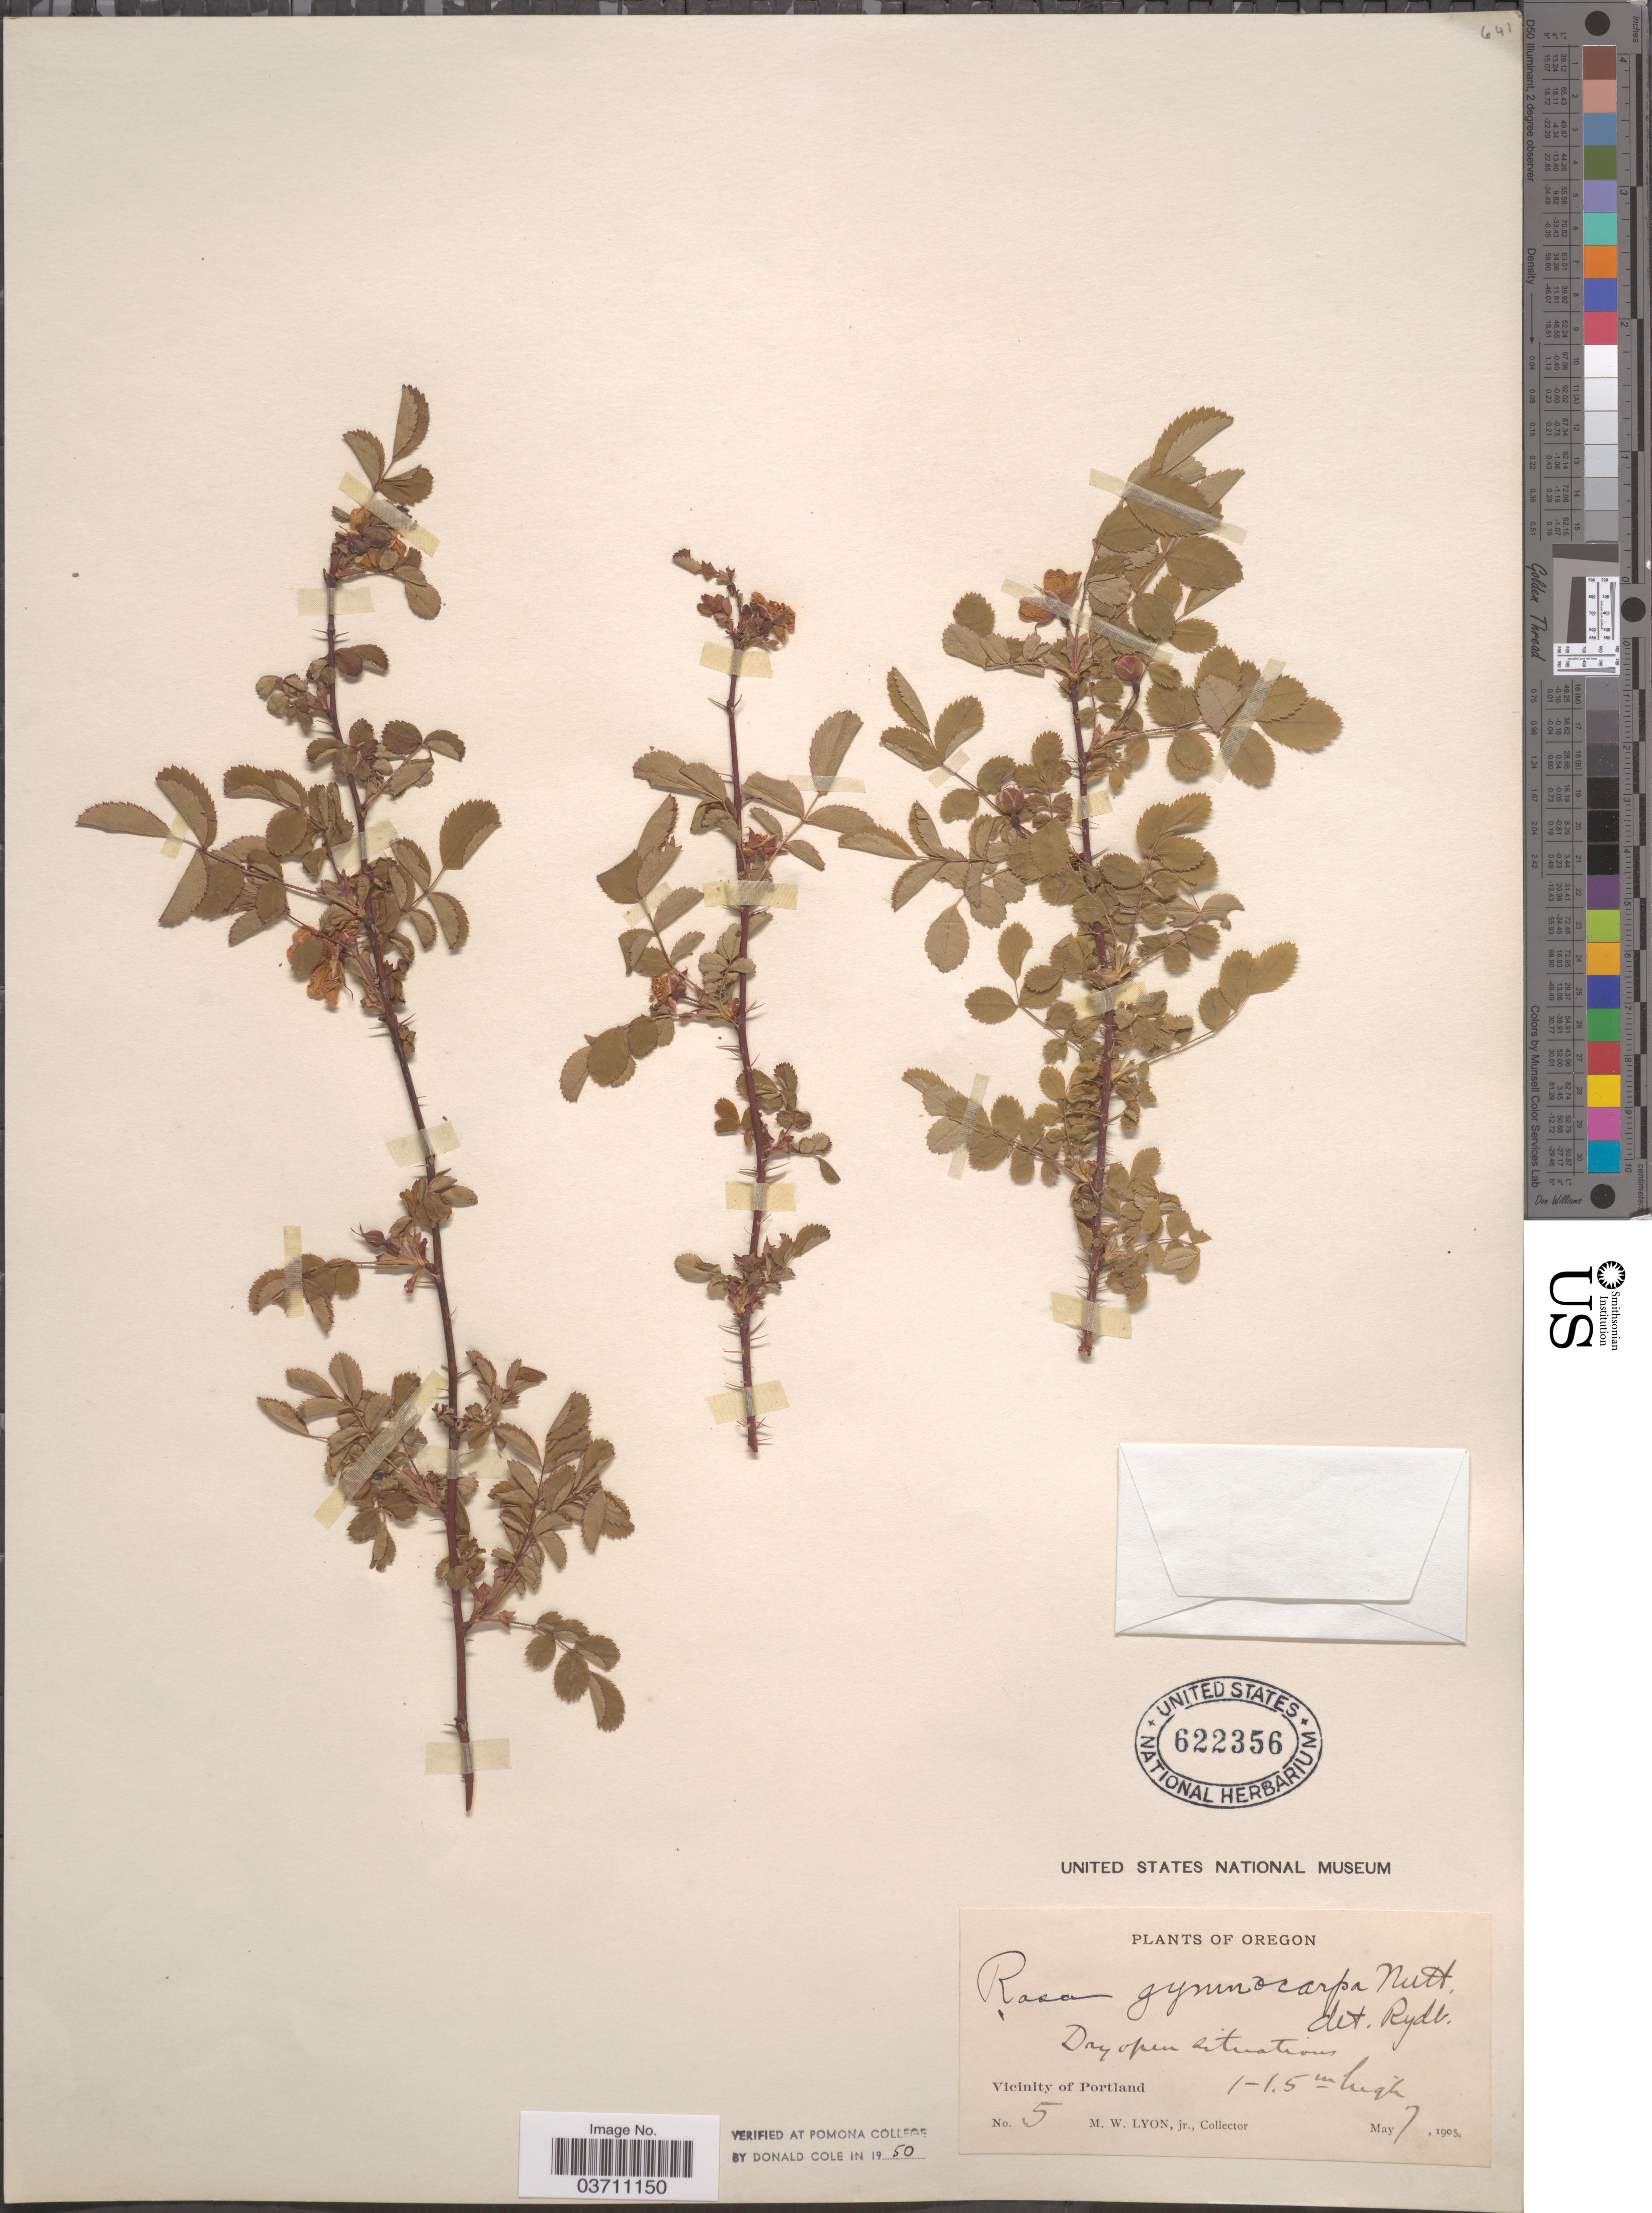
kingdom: Plantae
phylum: Tracheophyta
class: Magnoliopsida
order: Rosales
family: Rosaceae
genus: Rosa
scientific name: Rosa gymnocarpa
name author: Nutt.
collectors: M. Lyon Jr.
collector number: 5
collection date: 1905-05-07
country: United States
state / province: Oregon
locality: Vicinity of Portland.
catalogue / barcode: US 622356